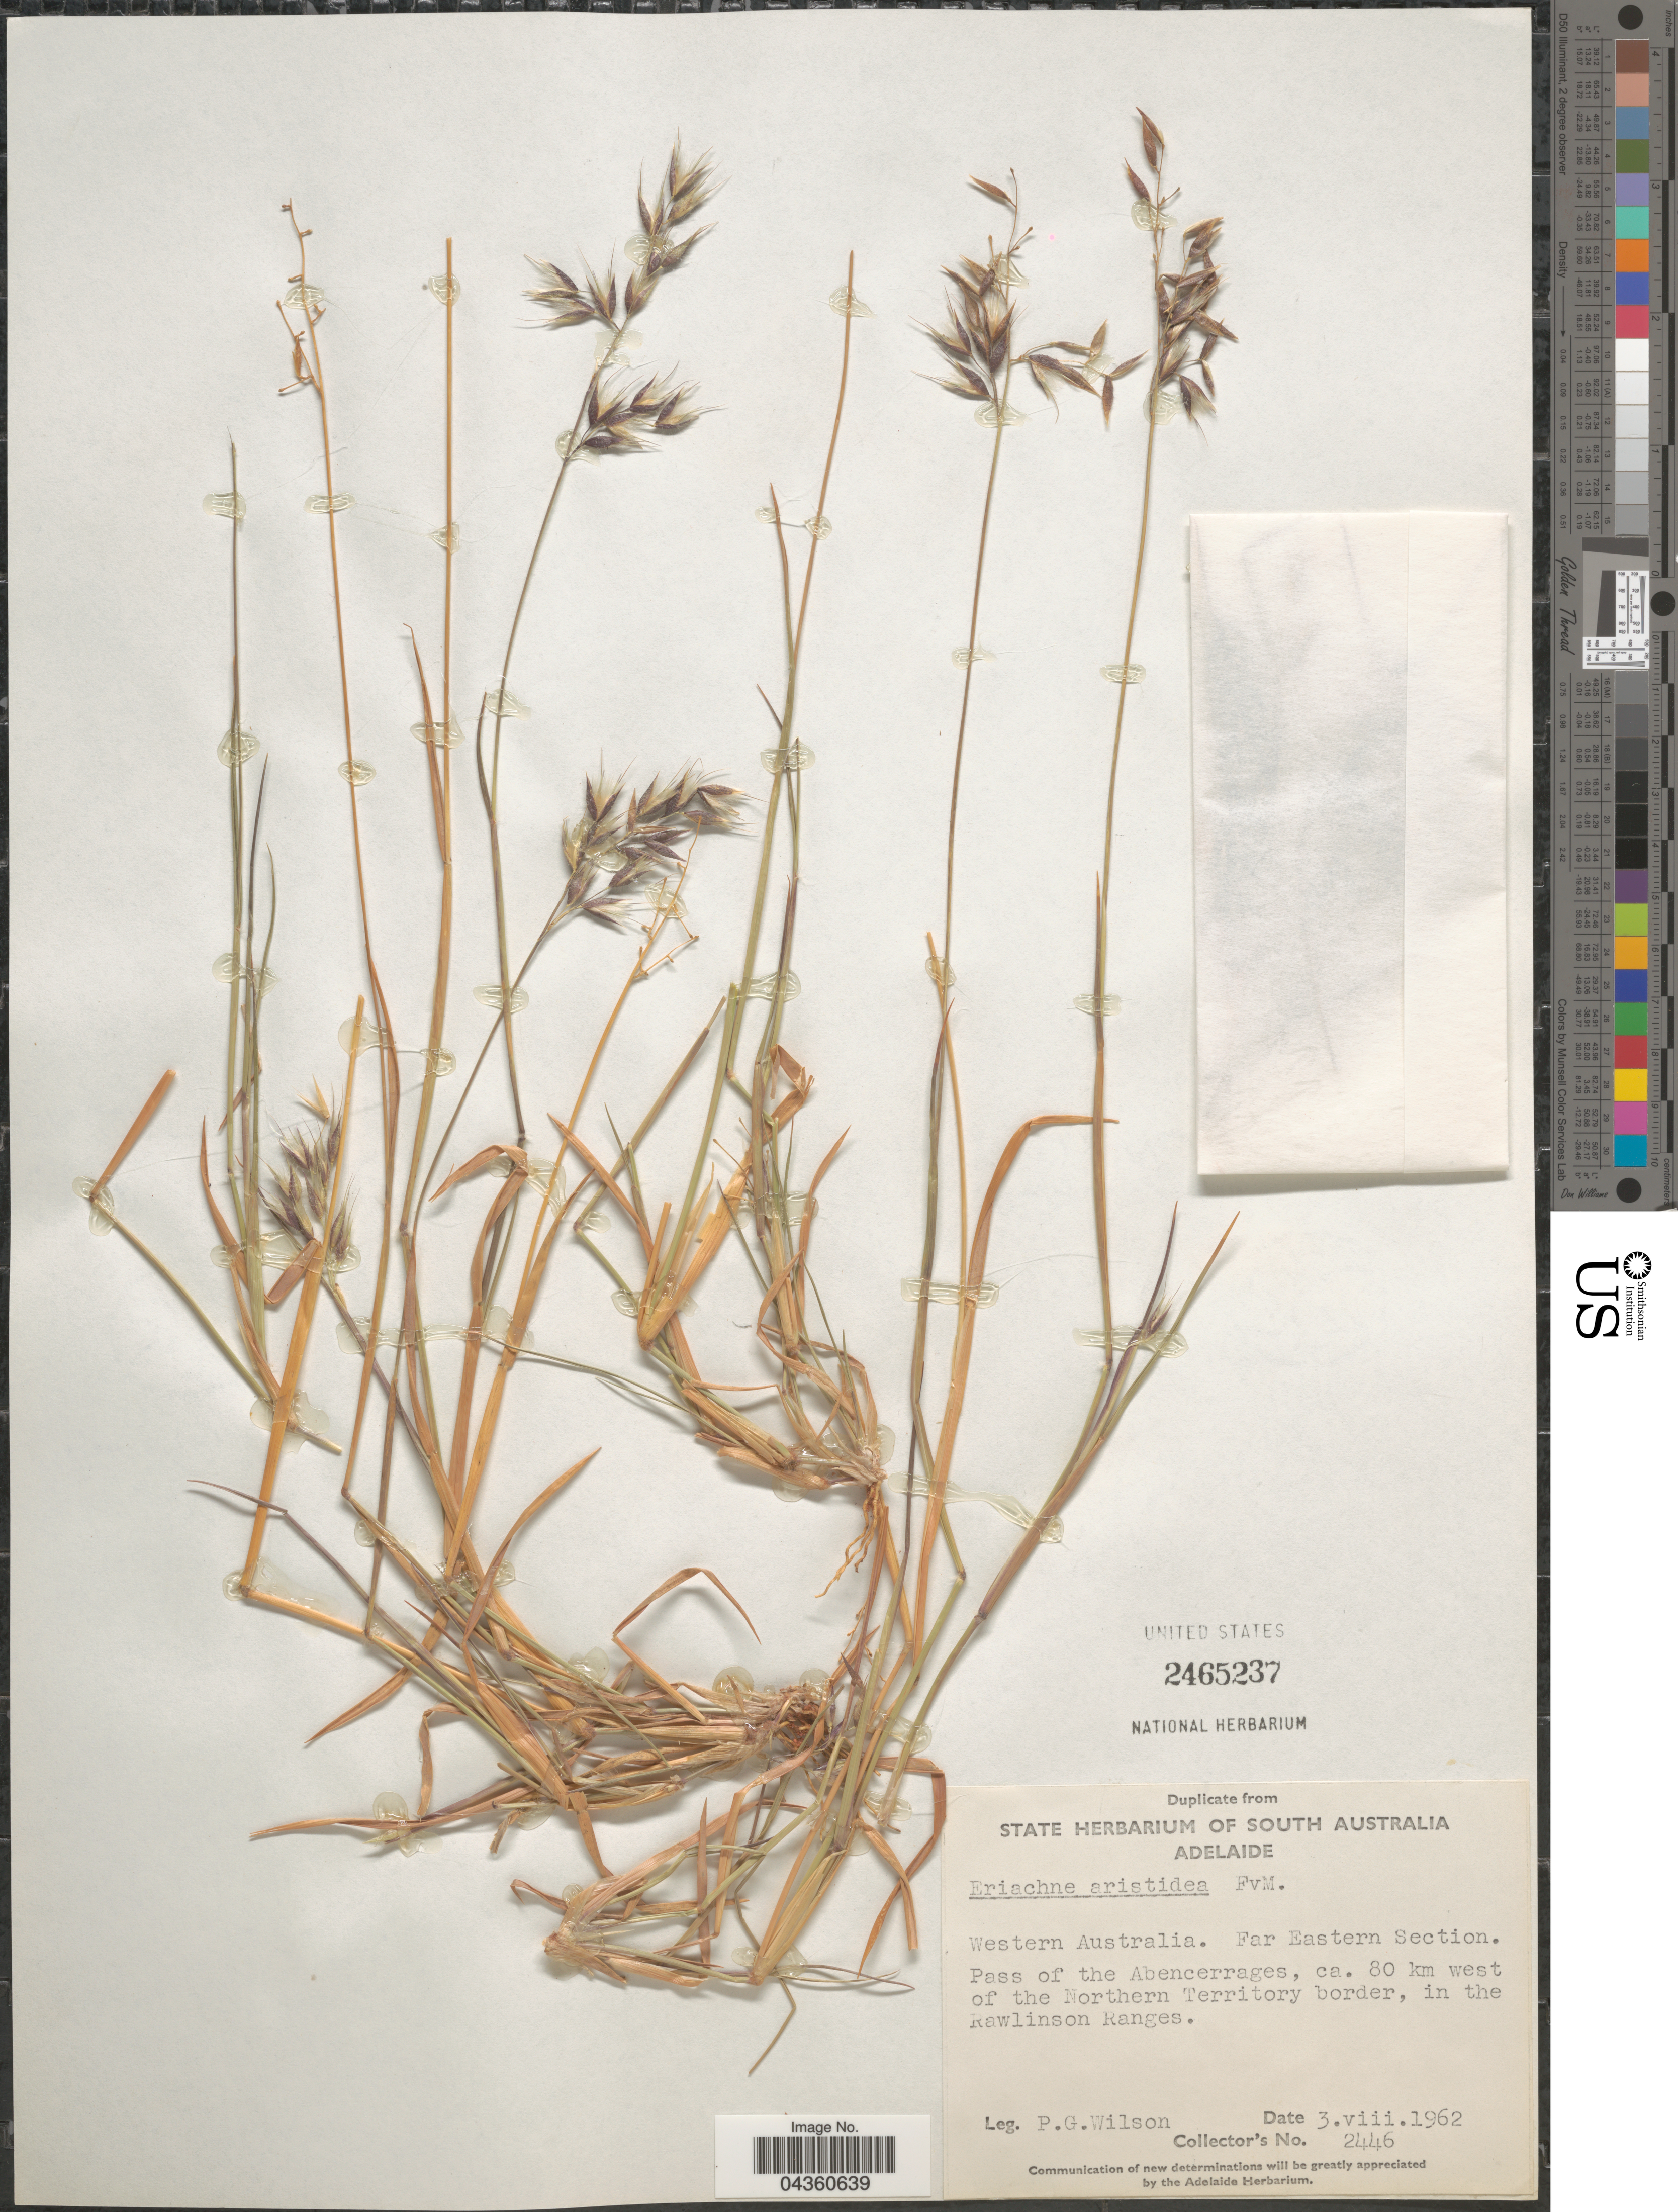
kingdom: Plantae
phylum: Tracheophyta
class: Liliopsida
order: Poales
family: Poaceae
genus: Eriachne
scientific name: Eriachne aristidea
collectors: P. G. Wilson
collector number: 2446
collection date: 1962-08-03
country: Australia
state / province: Western Australia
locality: Far Eastern Section. Pass of the Abencerrages, ca. 80 km west of the Northern Territory border, in the Rawlinson Ranges.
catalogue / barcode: US 2465237